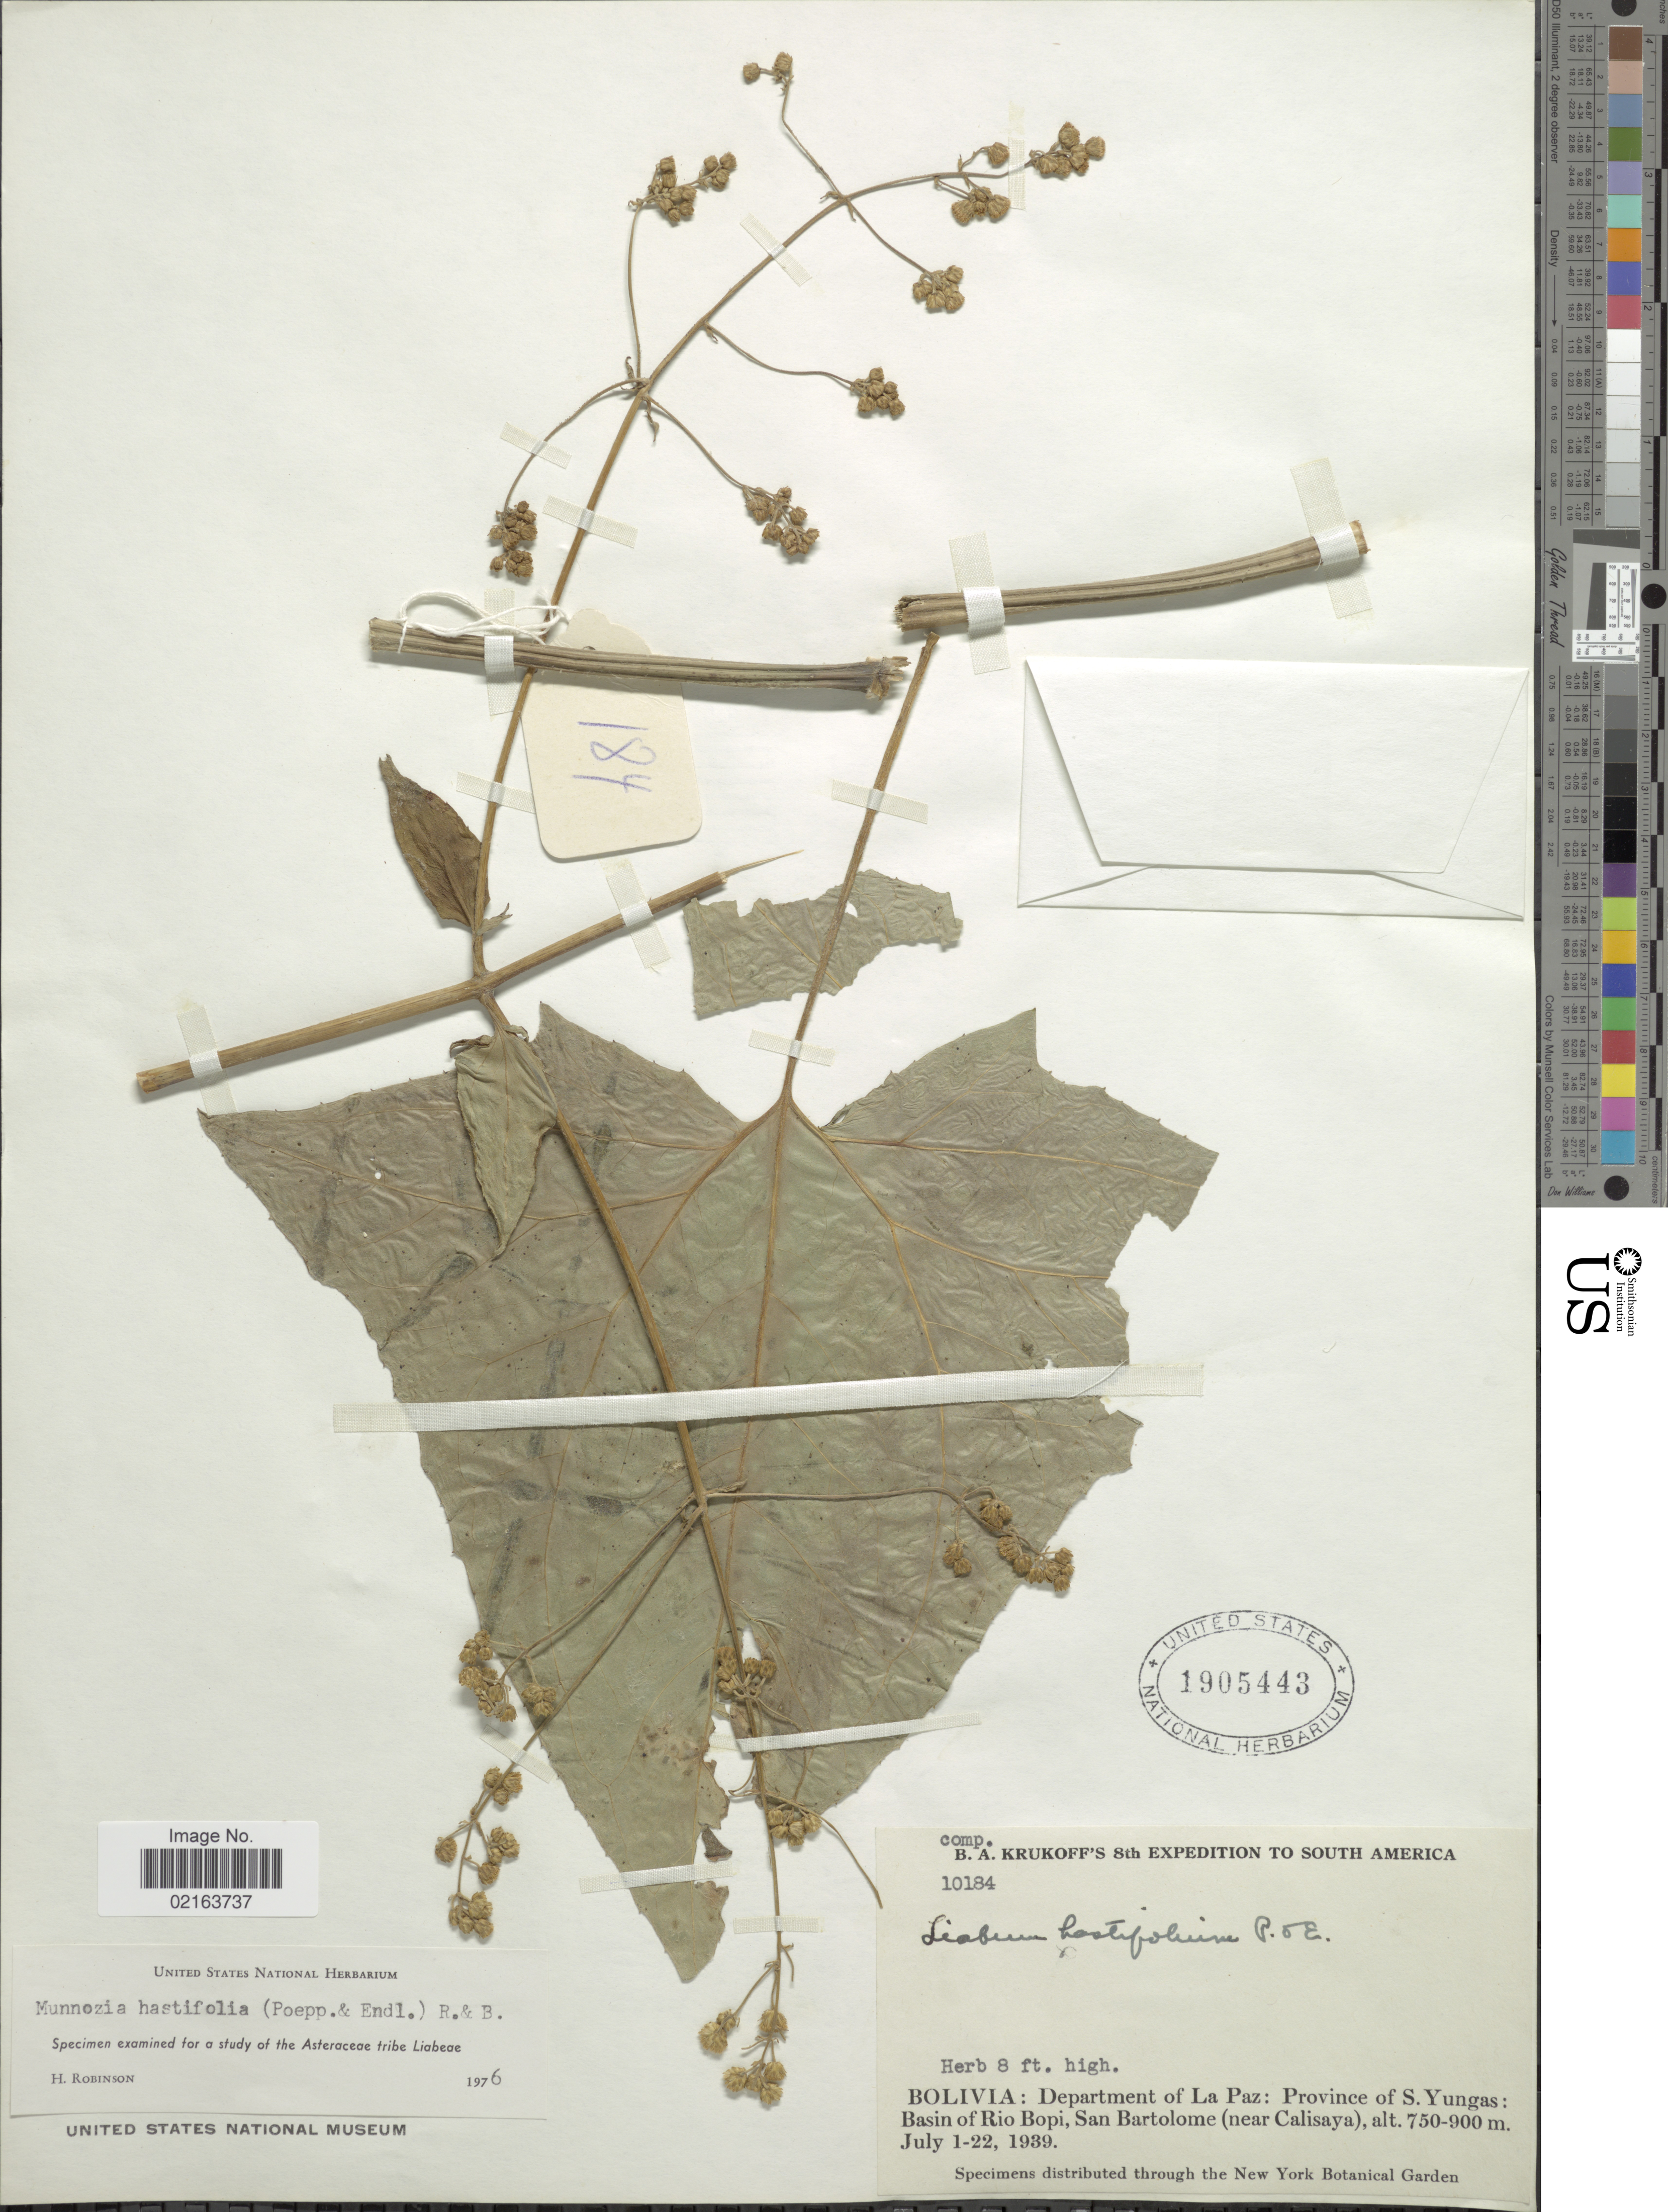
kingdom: Plantae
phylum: Tracheophyta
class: Magnoliopsida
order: Asterales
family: Asteraceae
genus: Munnozia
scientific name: Munnozia hastifolia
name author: (Poepp.) H. Rob. & Brettell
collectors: B. A. Krukoff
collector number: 10184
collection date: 1939-07-01/1939-07-22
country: Bolivia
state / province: La Paz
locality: Bolivia: Department of La Paz: Province of S. Yungas: Basin of Rio Bopi, San Bartolome (near Calisaya)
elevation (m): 750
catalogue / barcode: US 1905443